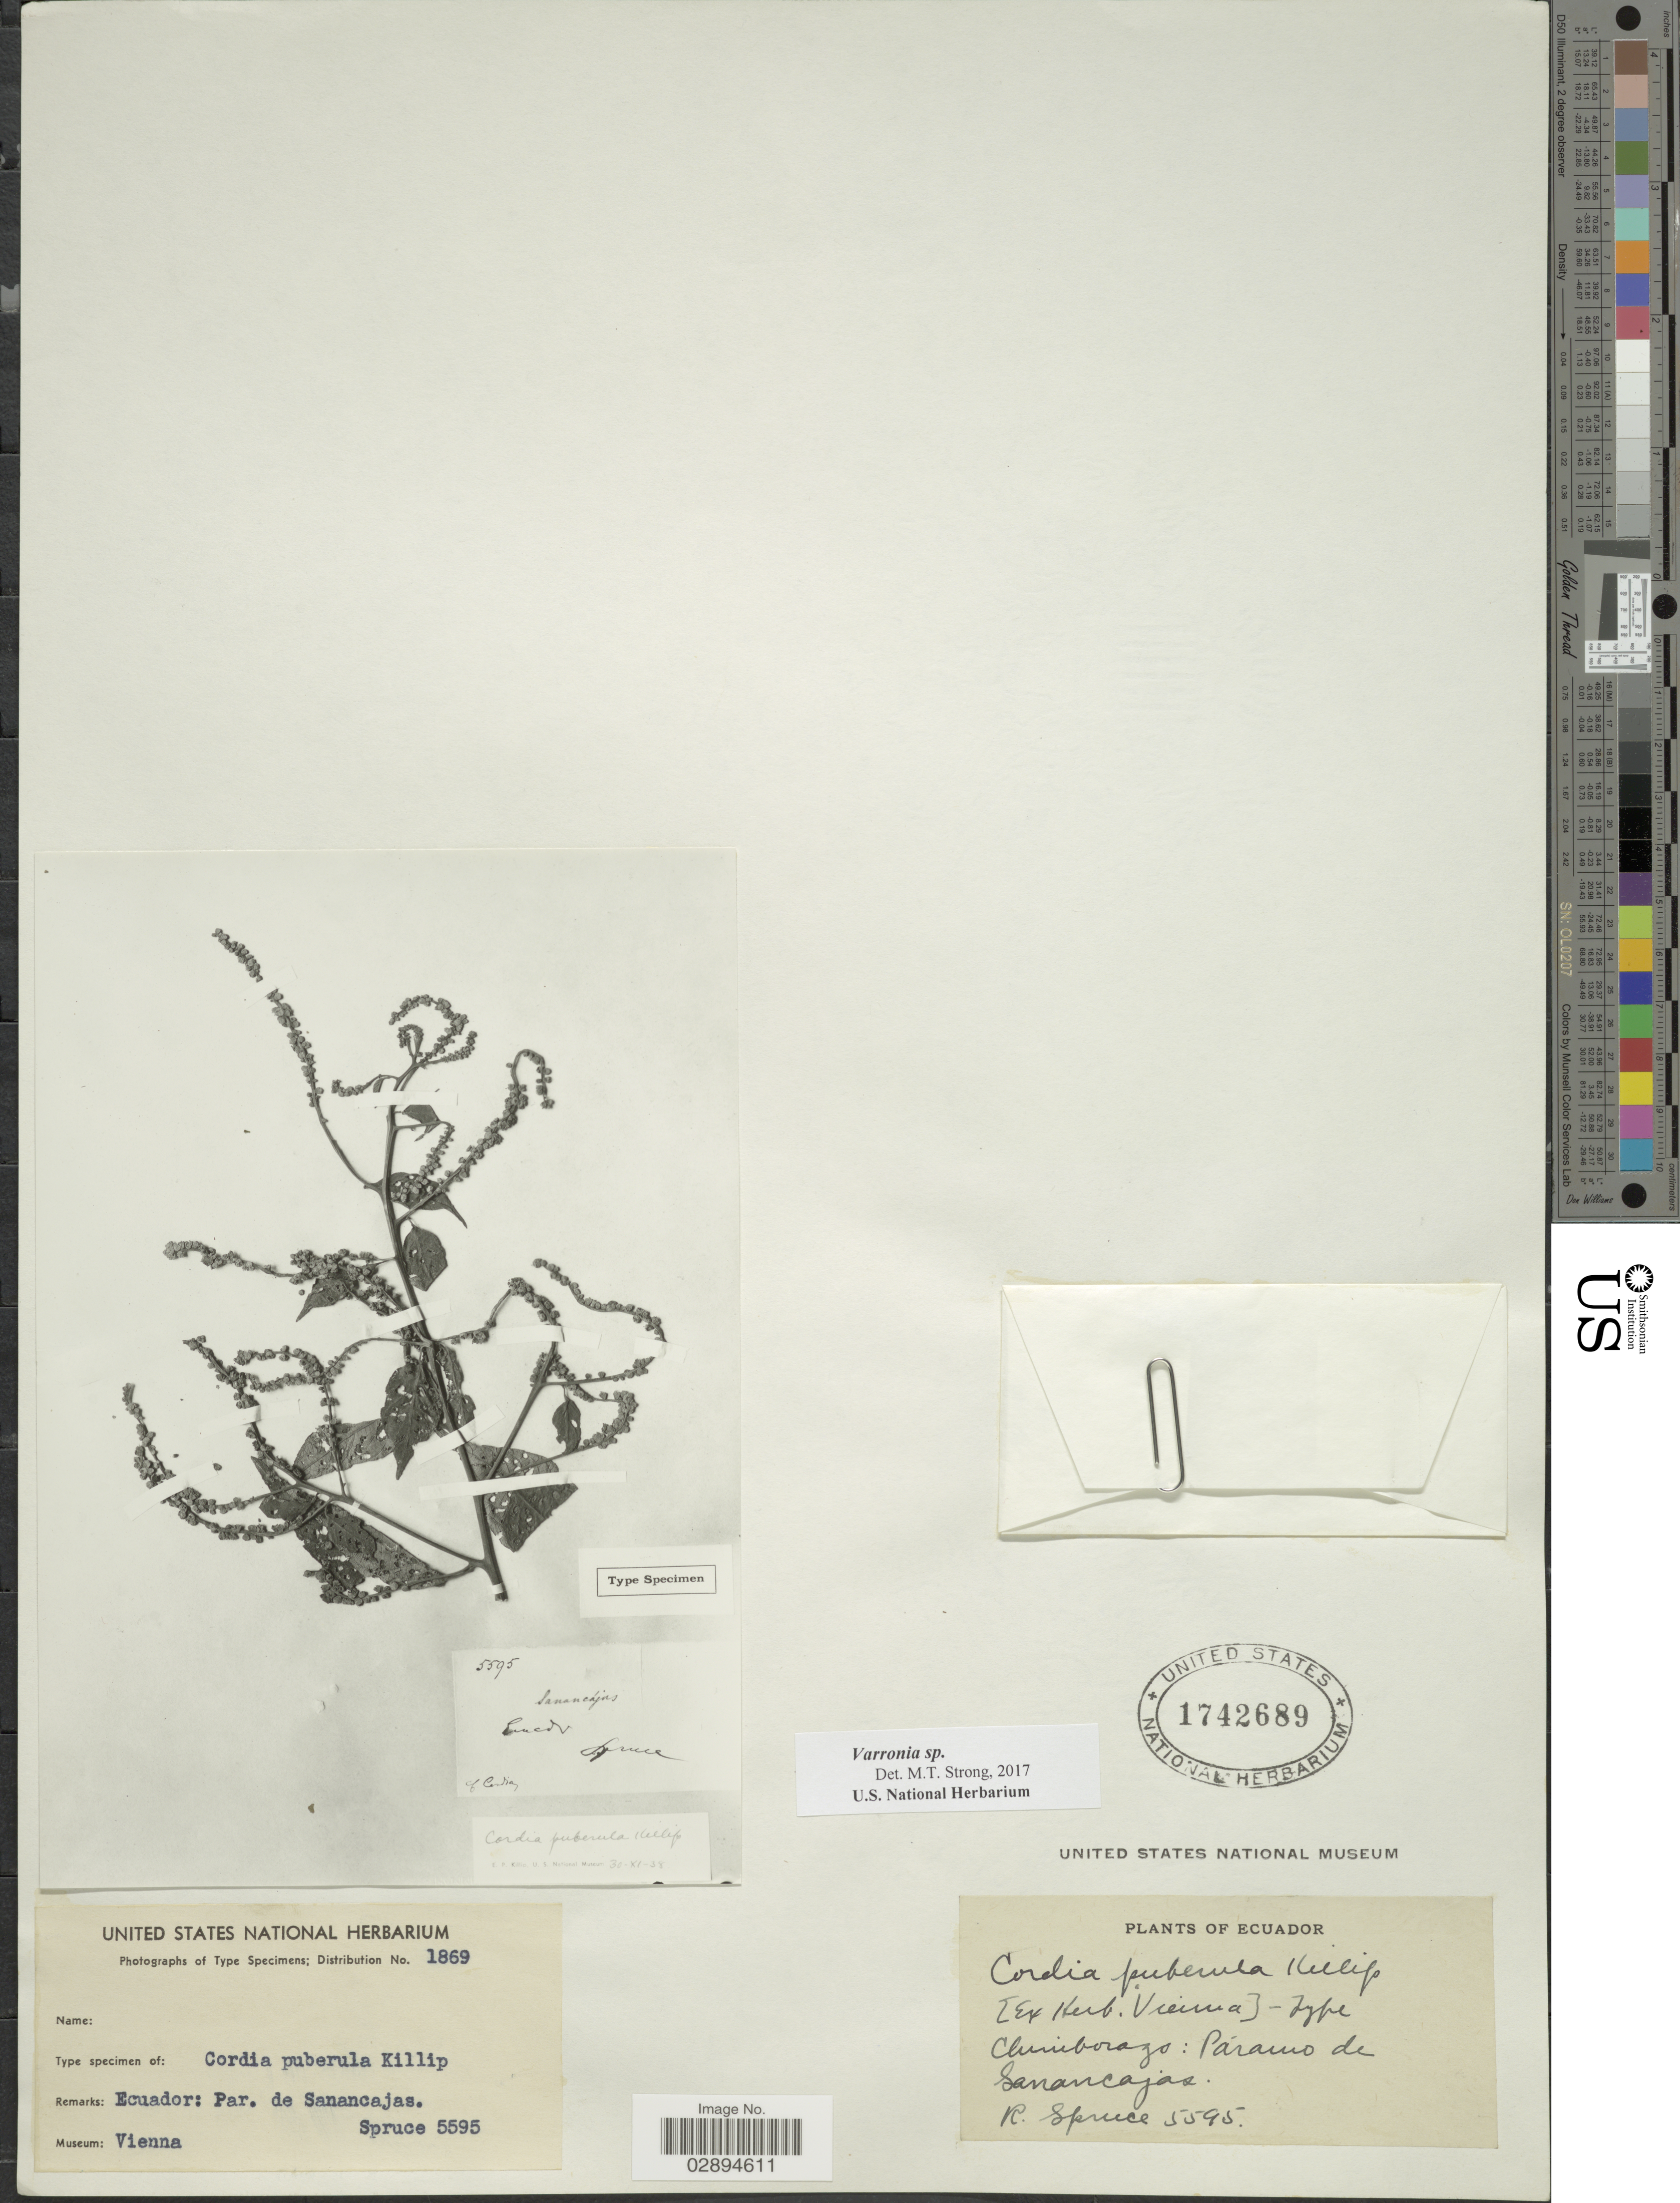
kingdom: Plantae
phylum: Tracheophyta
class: Magnoliopsida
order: Boraginales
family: Cordiaceae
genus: Varronia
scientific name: Varronia sp.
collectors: R. Spruce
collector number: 5595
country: Ecuador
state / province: Chimborazo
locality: Par. de Sanancajas. Chimborazo: Páramo de Sanancajaz.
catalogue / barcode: US 1742689